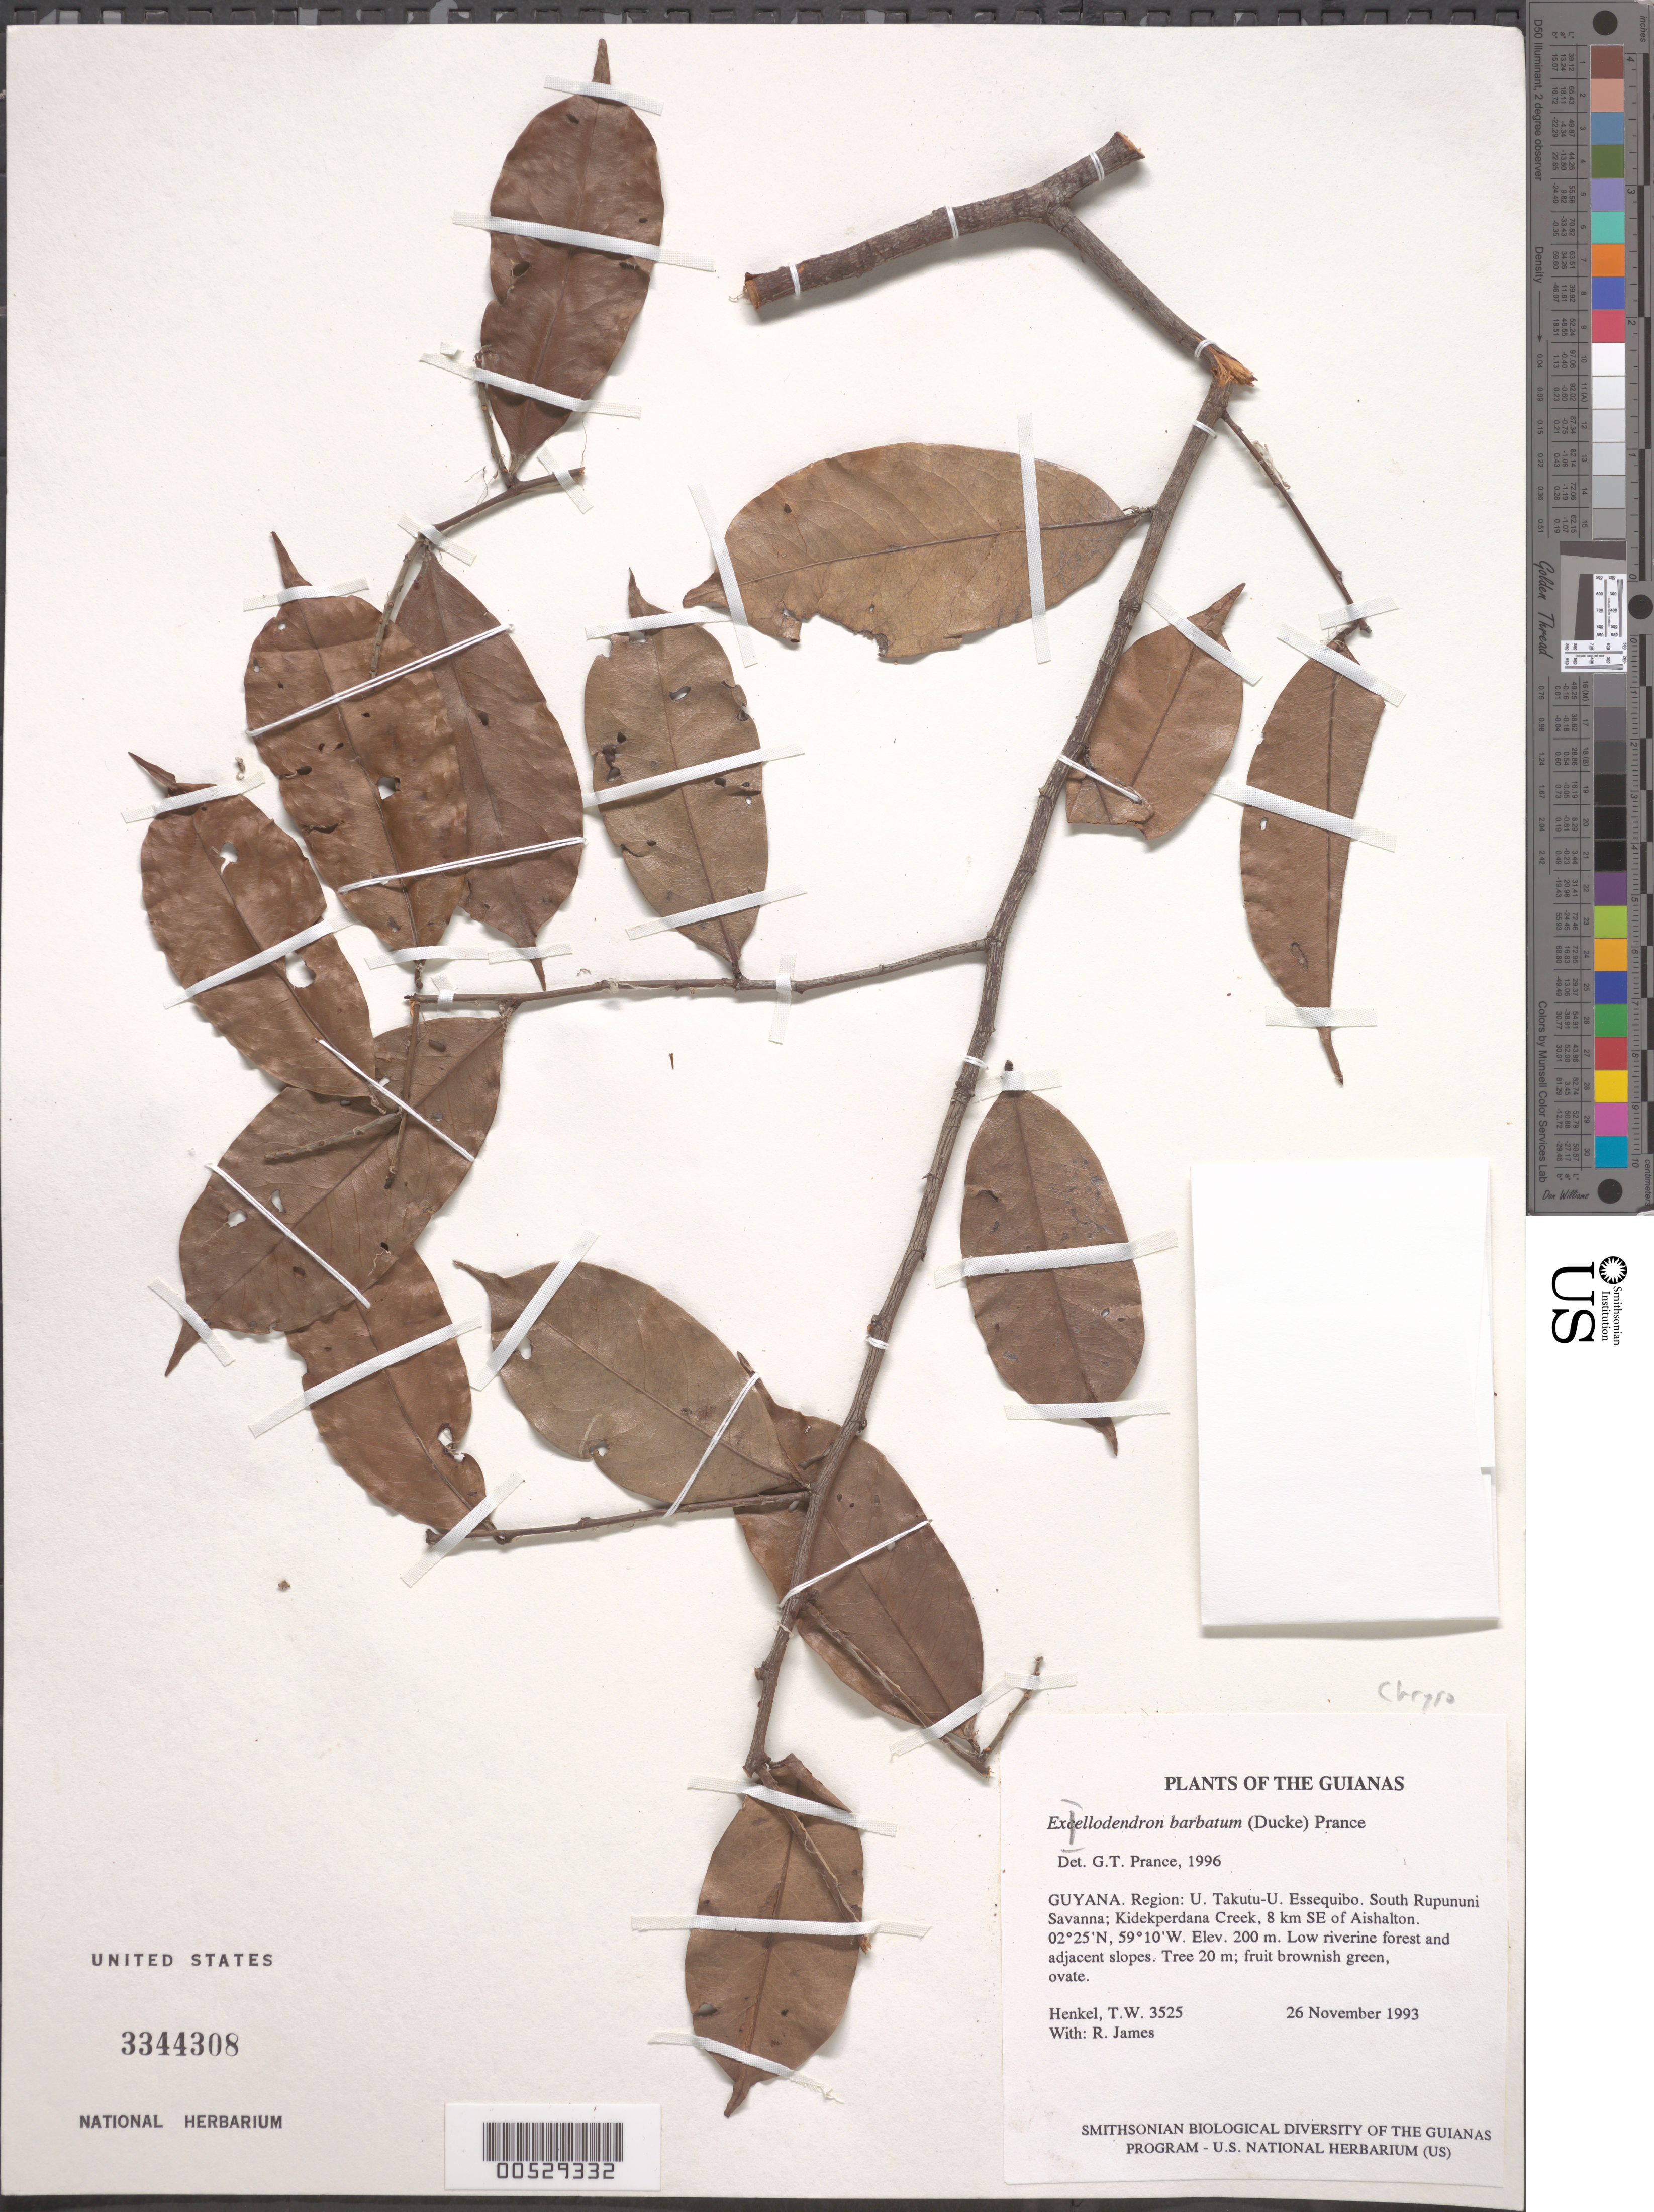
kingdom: Plantae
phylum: Tracheophyta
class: Magnoliopsida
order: Malpighiales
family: Chrysobalanaceae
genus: Exellodendron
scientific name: Exellodendron barbatum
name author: (Ducke) Prance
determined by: Prance, G. T.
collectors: T. Henkel & R. James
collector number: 3525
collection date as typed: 26 November 1993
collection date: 1993-11-26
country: Guyana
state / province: U. Takutu-U. Essequibo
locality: South Rupununi Savanna; Kidekperdana Creek, 8 km SE of Aishalton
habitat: Low riverine forest and adjacent slopes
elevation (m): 200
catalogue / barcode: US 3344308